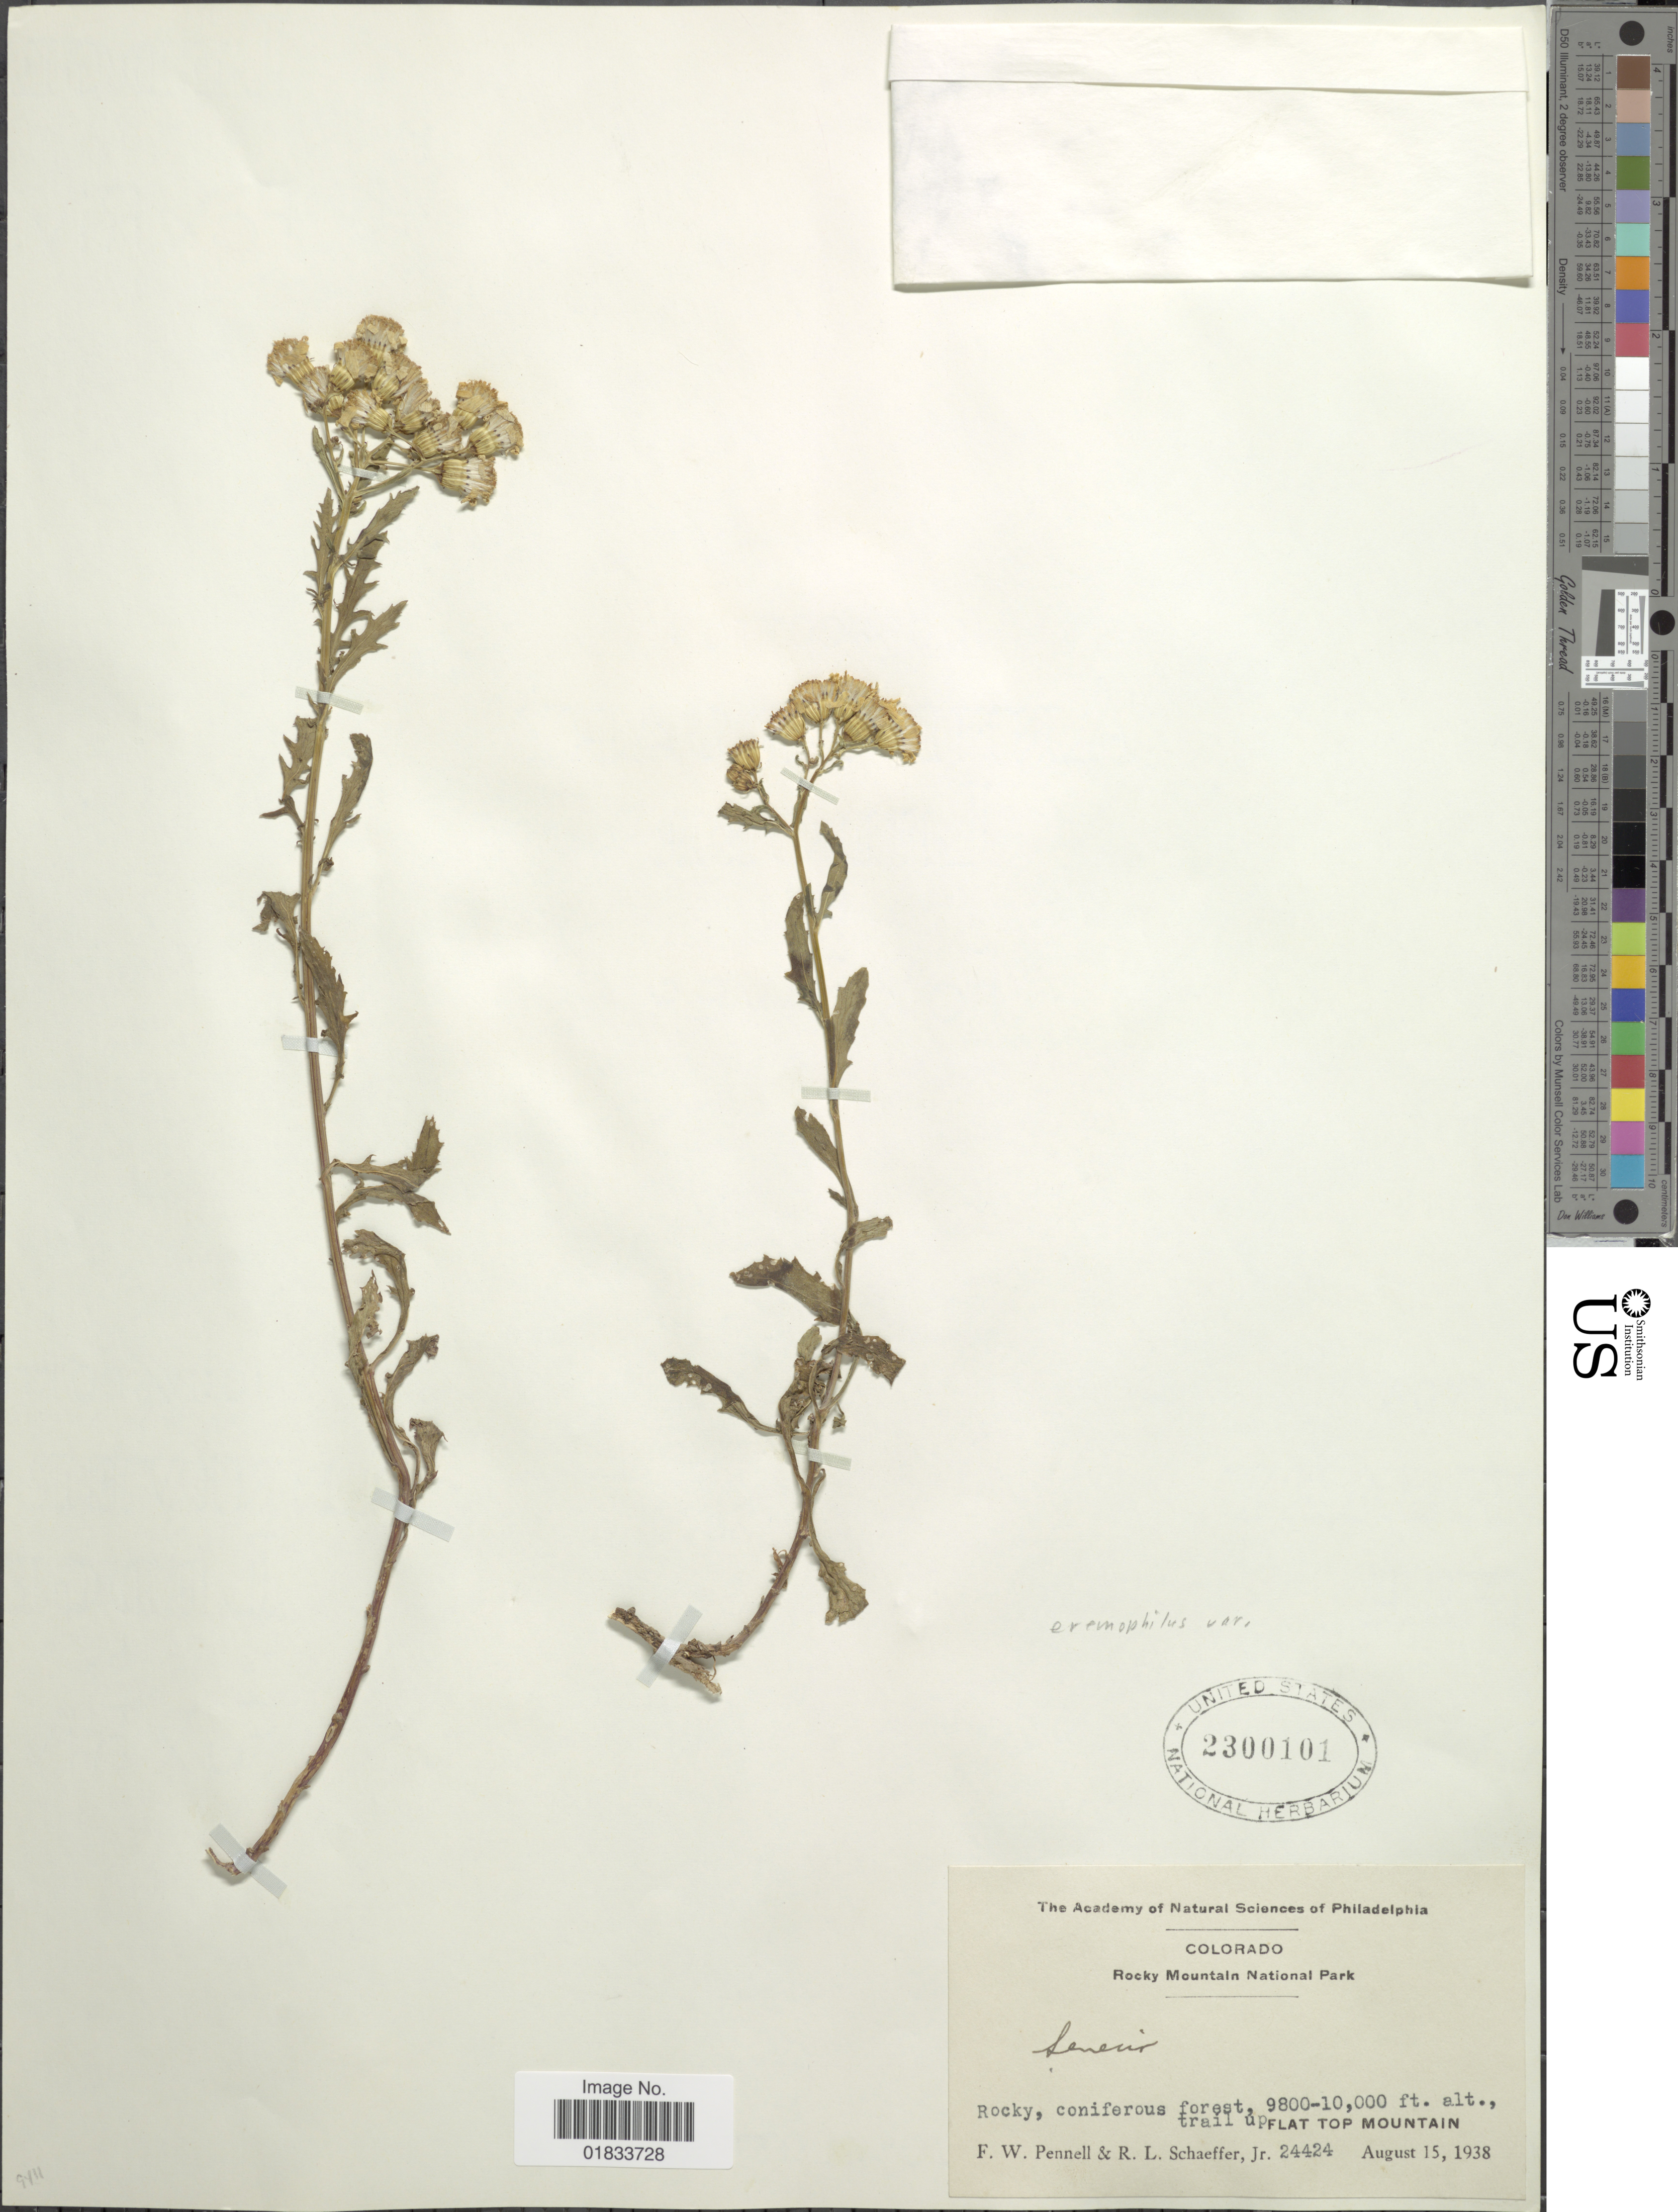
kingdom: Plantae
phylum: Tracheophyta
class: Magnoliopsida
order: Asterales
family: Asteraceae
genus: Senecio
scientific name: Senecio eremophilus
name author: Richardson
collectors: F. W. Pennell & R. L. Schaeffer Jr.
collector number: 24424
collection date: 1938-08-15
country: United States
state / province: Colorado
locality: Rocky Mountain National Park, trail up, Flat Top Mountain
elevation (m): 2987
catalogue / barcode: US 2300101